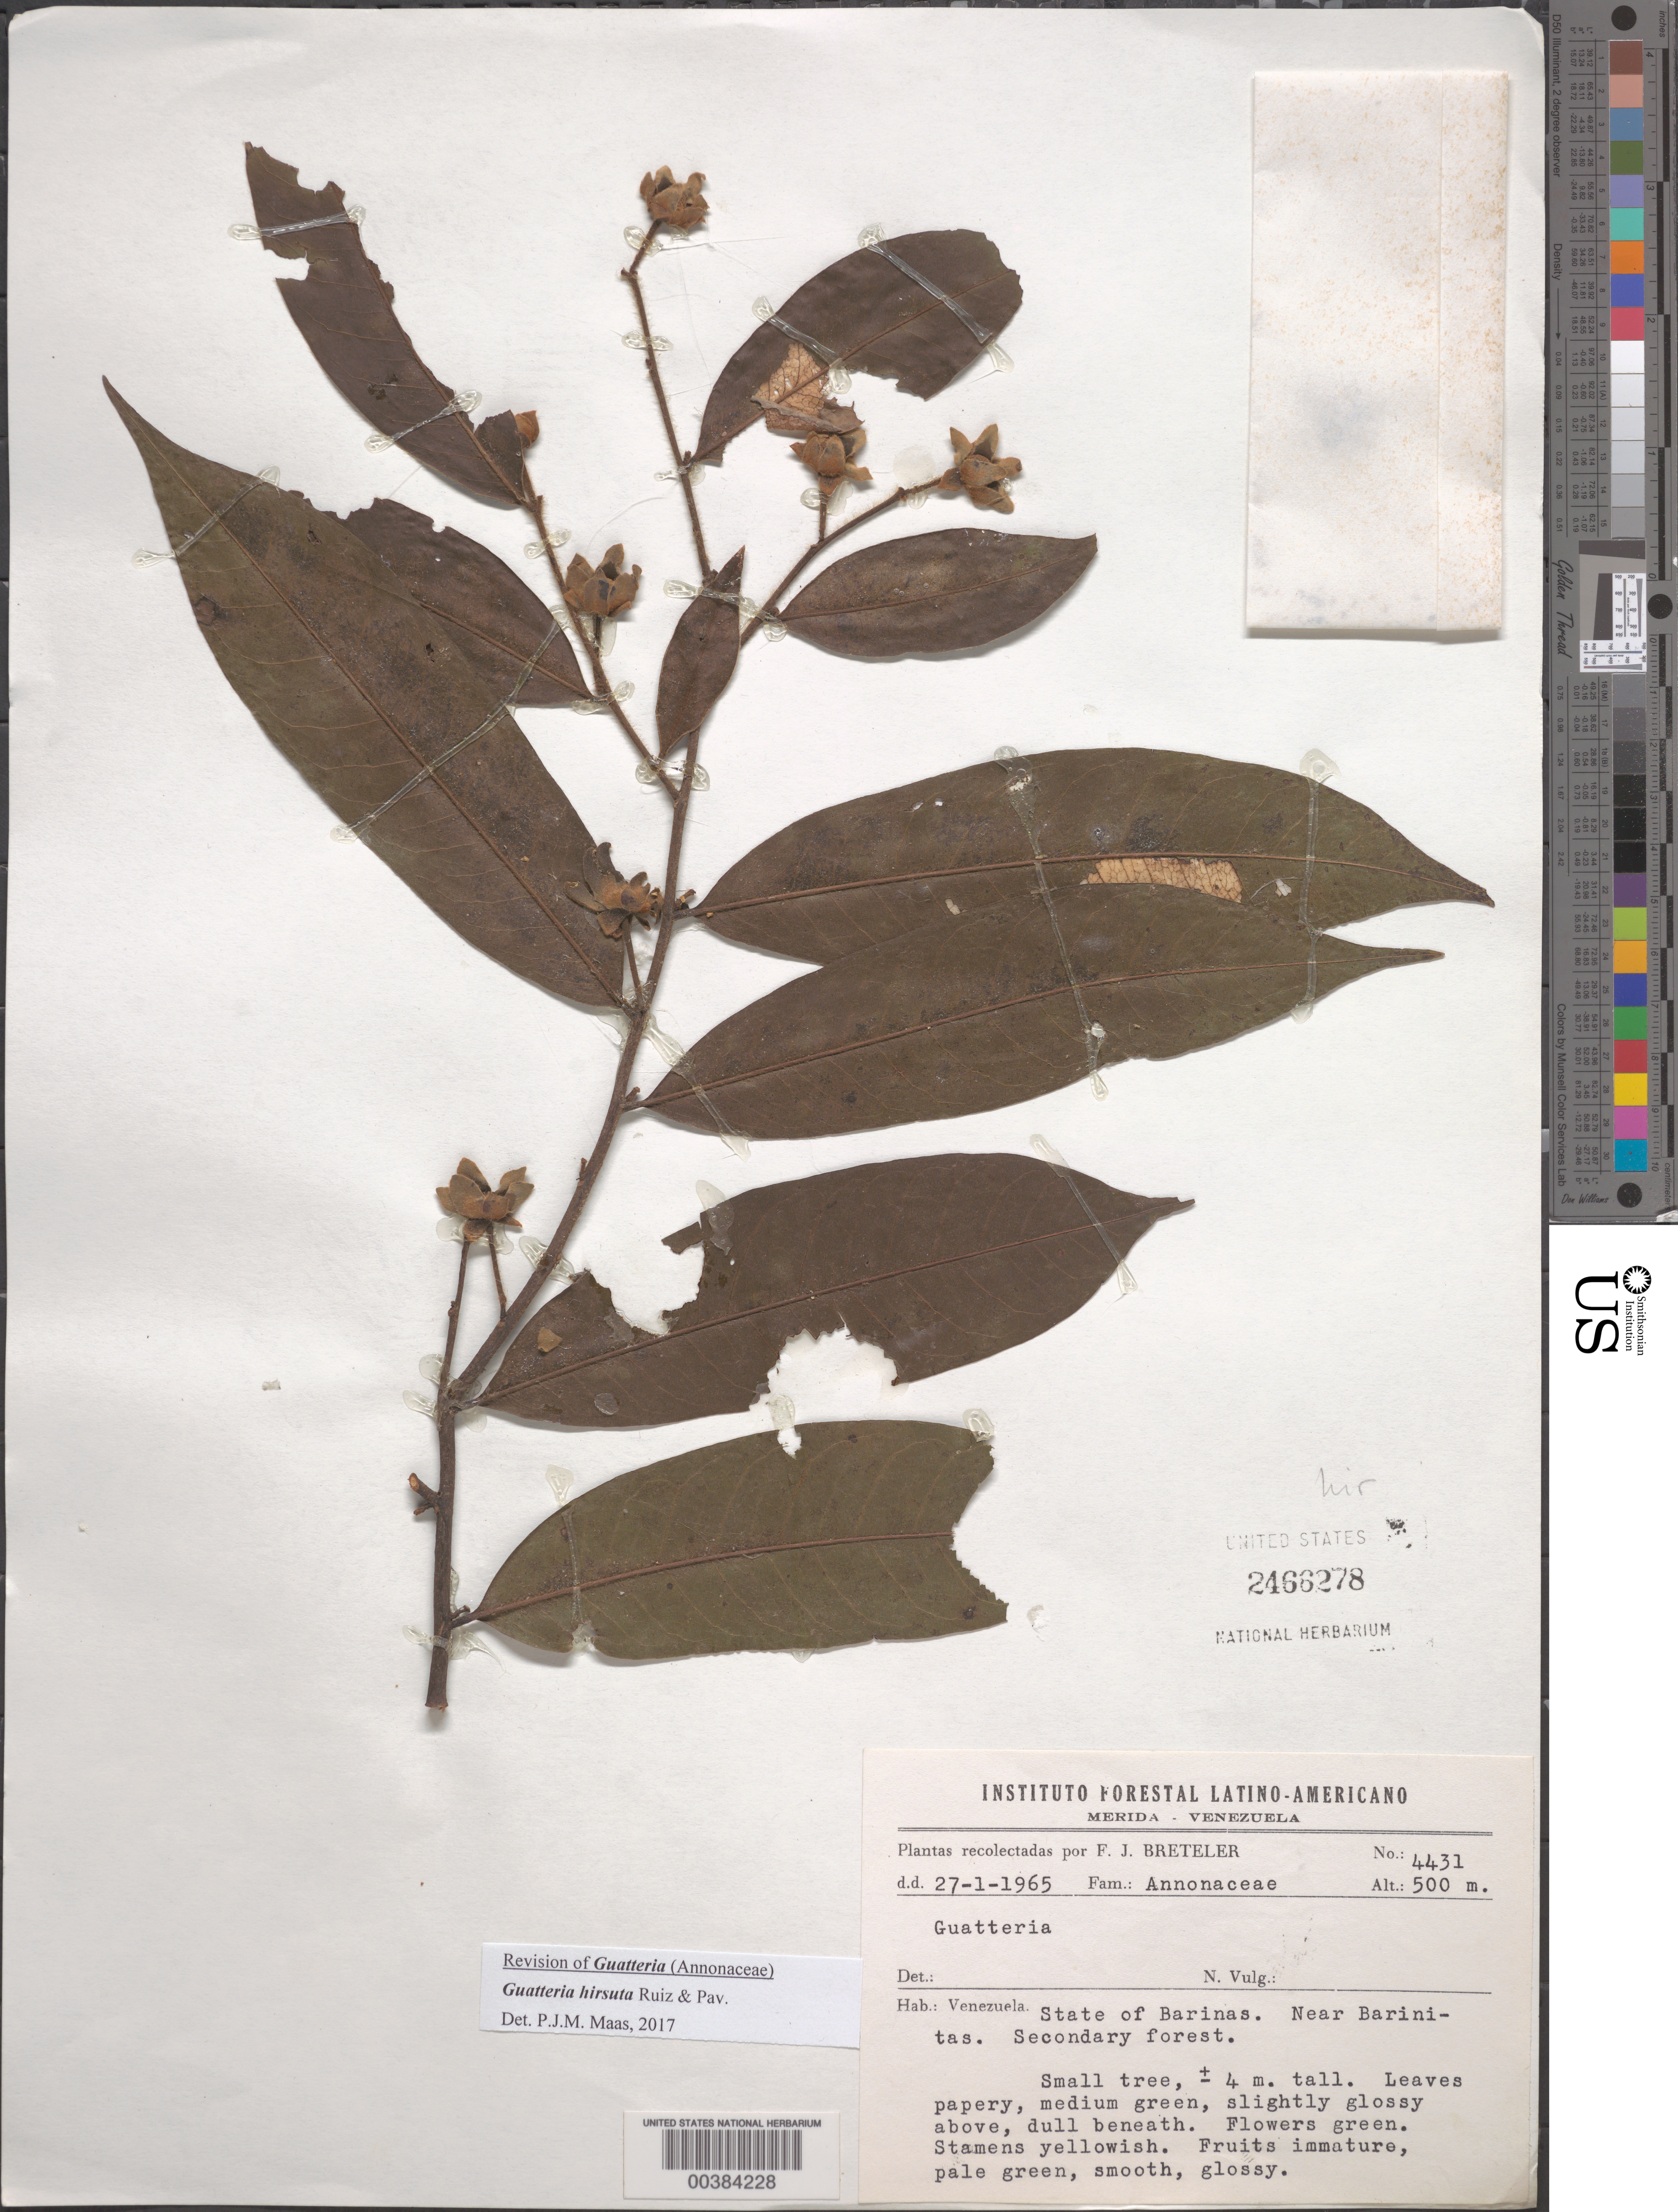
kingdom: Plantae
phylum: Tracheophyta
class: Magnoliopsida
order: Magnoliales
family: Annonaceae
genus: Guatteria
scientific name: Guatteria hirsuta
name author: Ruiz & Pav.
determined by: Maas, P. J.; Maas van de Kamer, H.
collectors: F. J. Breteler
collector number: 4431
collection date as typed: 27 Jan 1965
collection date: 1965-01-27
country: Venezuela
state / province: Barinas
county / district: Bolívar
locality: Near Barinitas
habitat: Secondary forest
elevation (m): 500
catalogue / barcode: US 2466278